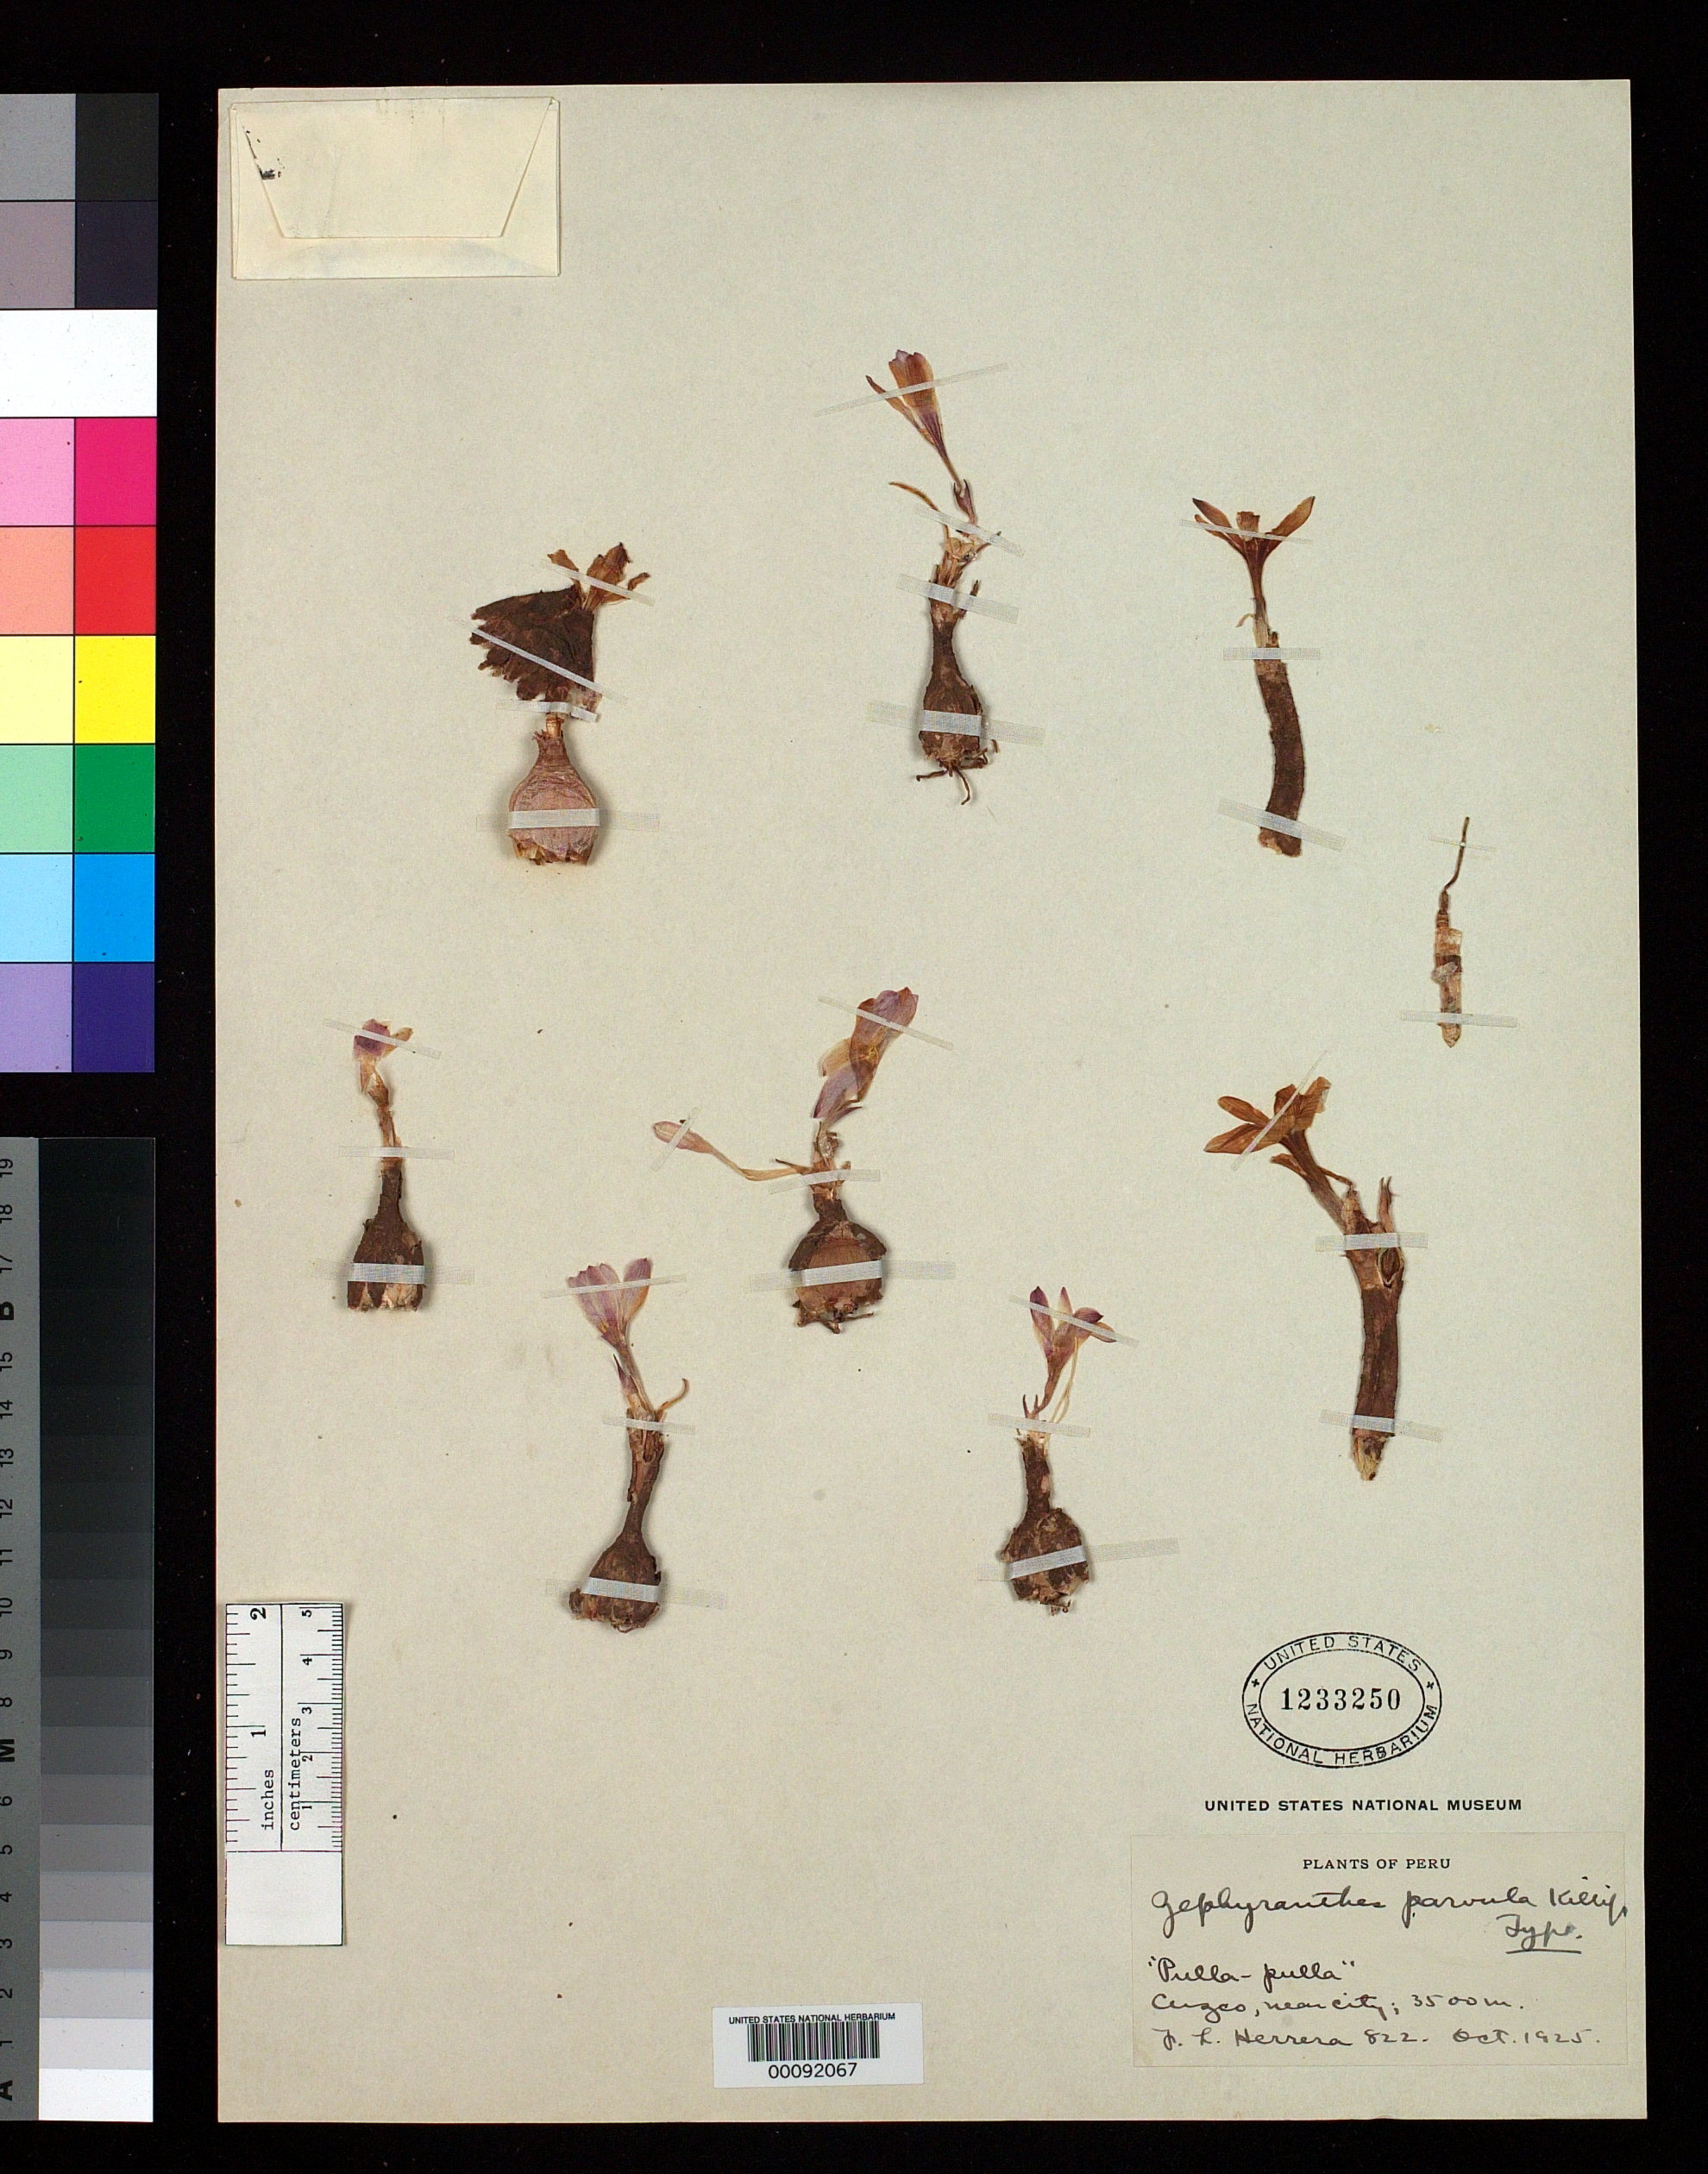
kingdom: Plantae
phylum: Tracheophyta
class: Liliopsida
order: Asparagales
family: Amaryllidaceae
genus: Zephyranthes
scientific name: Zephyranthes parvula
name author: Killip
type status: Holotype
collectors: F. L. Herrera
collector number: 822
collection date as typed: Oct 1925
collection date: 1925-10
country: Peru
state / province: Cusco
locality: near Cuzco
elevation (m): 3500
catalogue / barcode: US 1233250